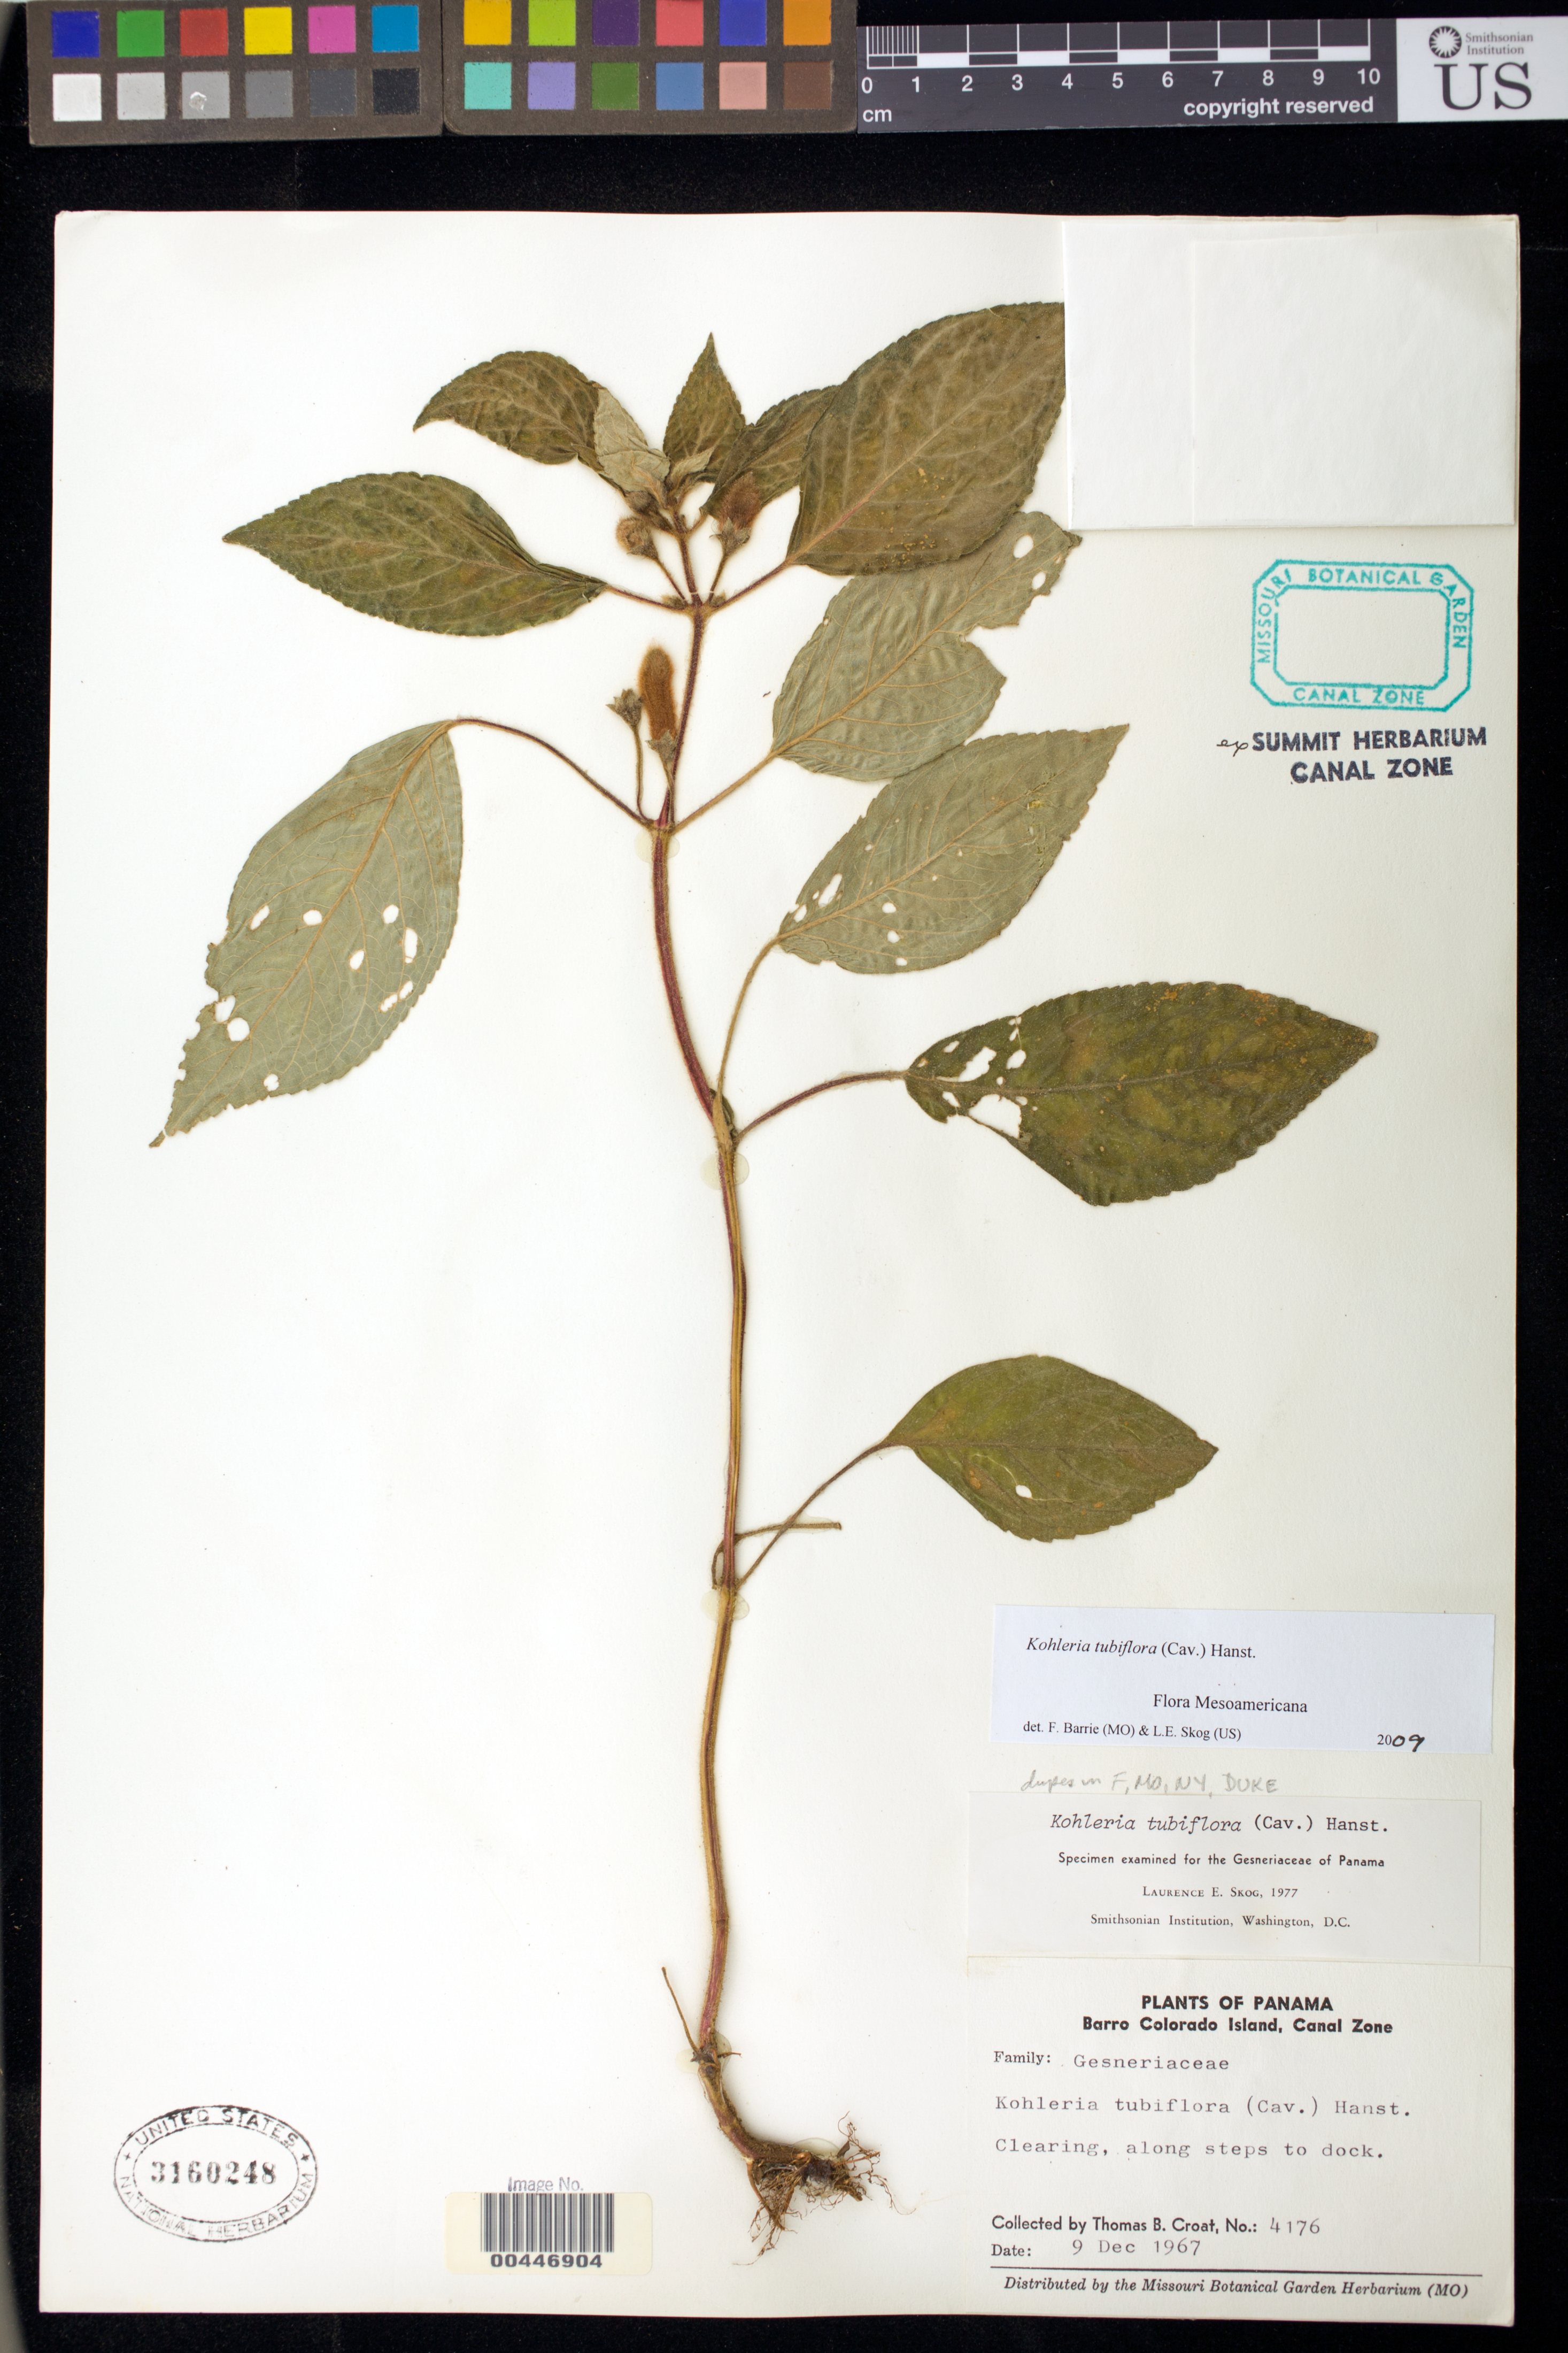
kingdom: Plantae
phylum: Tracheophyta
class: Magnoliopsida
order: Lamiales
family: Gesneriaceae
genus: Kohleria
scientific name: Kohleria tubiflora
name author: (Cav.) Hanst.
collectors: T. B. Croat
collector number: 4176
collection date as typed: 09 Dec 1967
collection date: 1967-12-09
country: Panama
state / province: Panamá Oeste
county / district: Canal Zone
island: Barro Colorado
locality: Barro Colorado Island, along steps to dock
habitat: clearing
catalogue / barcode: US 3160248